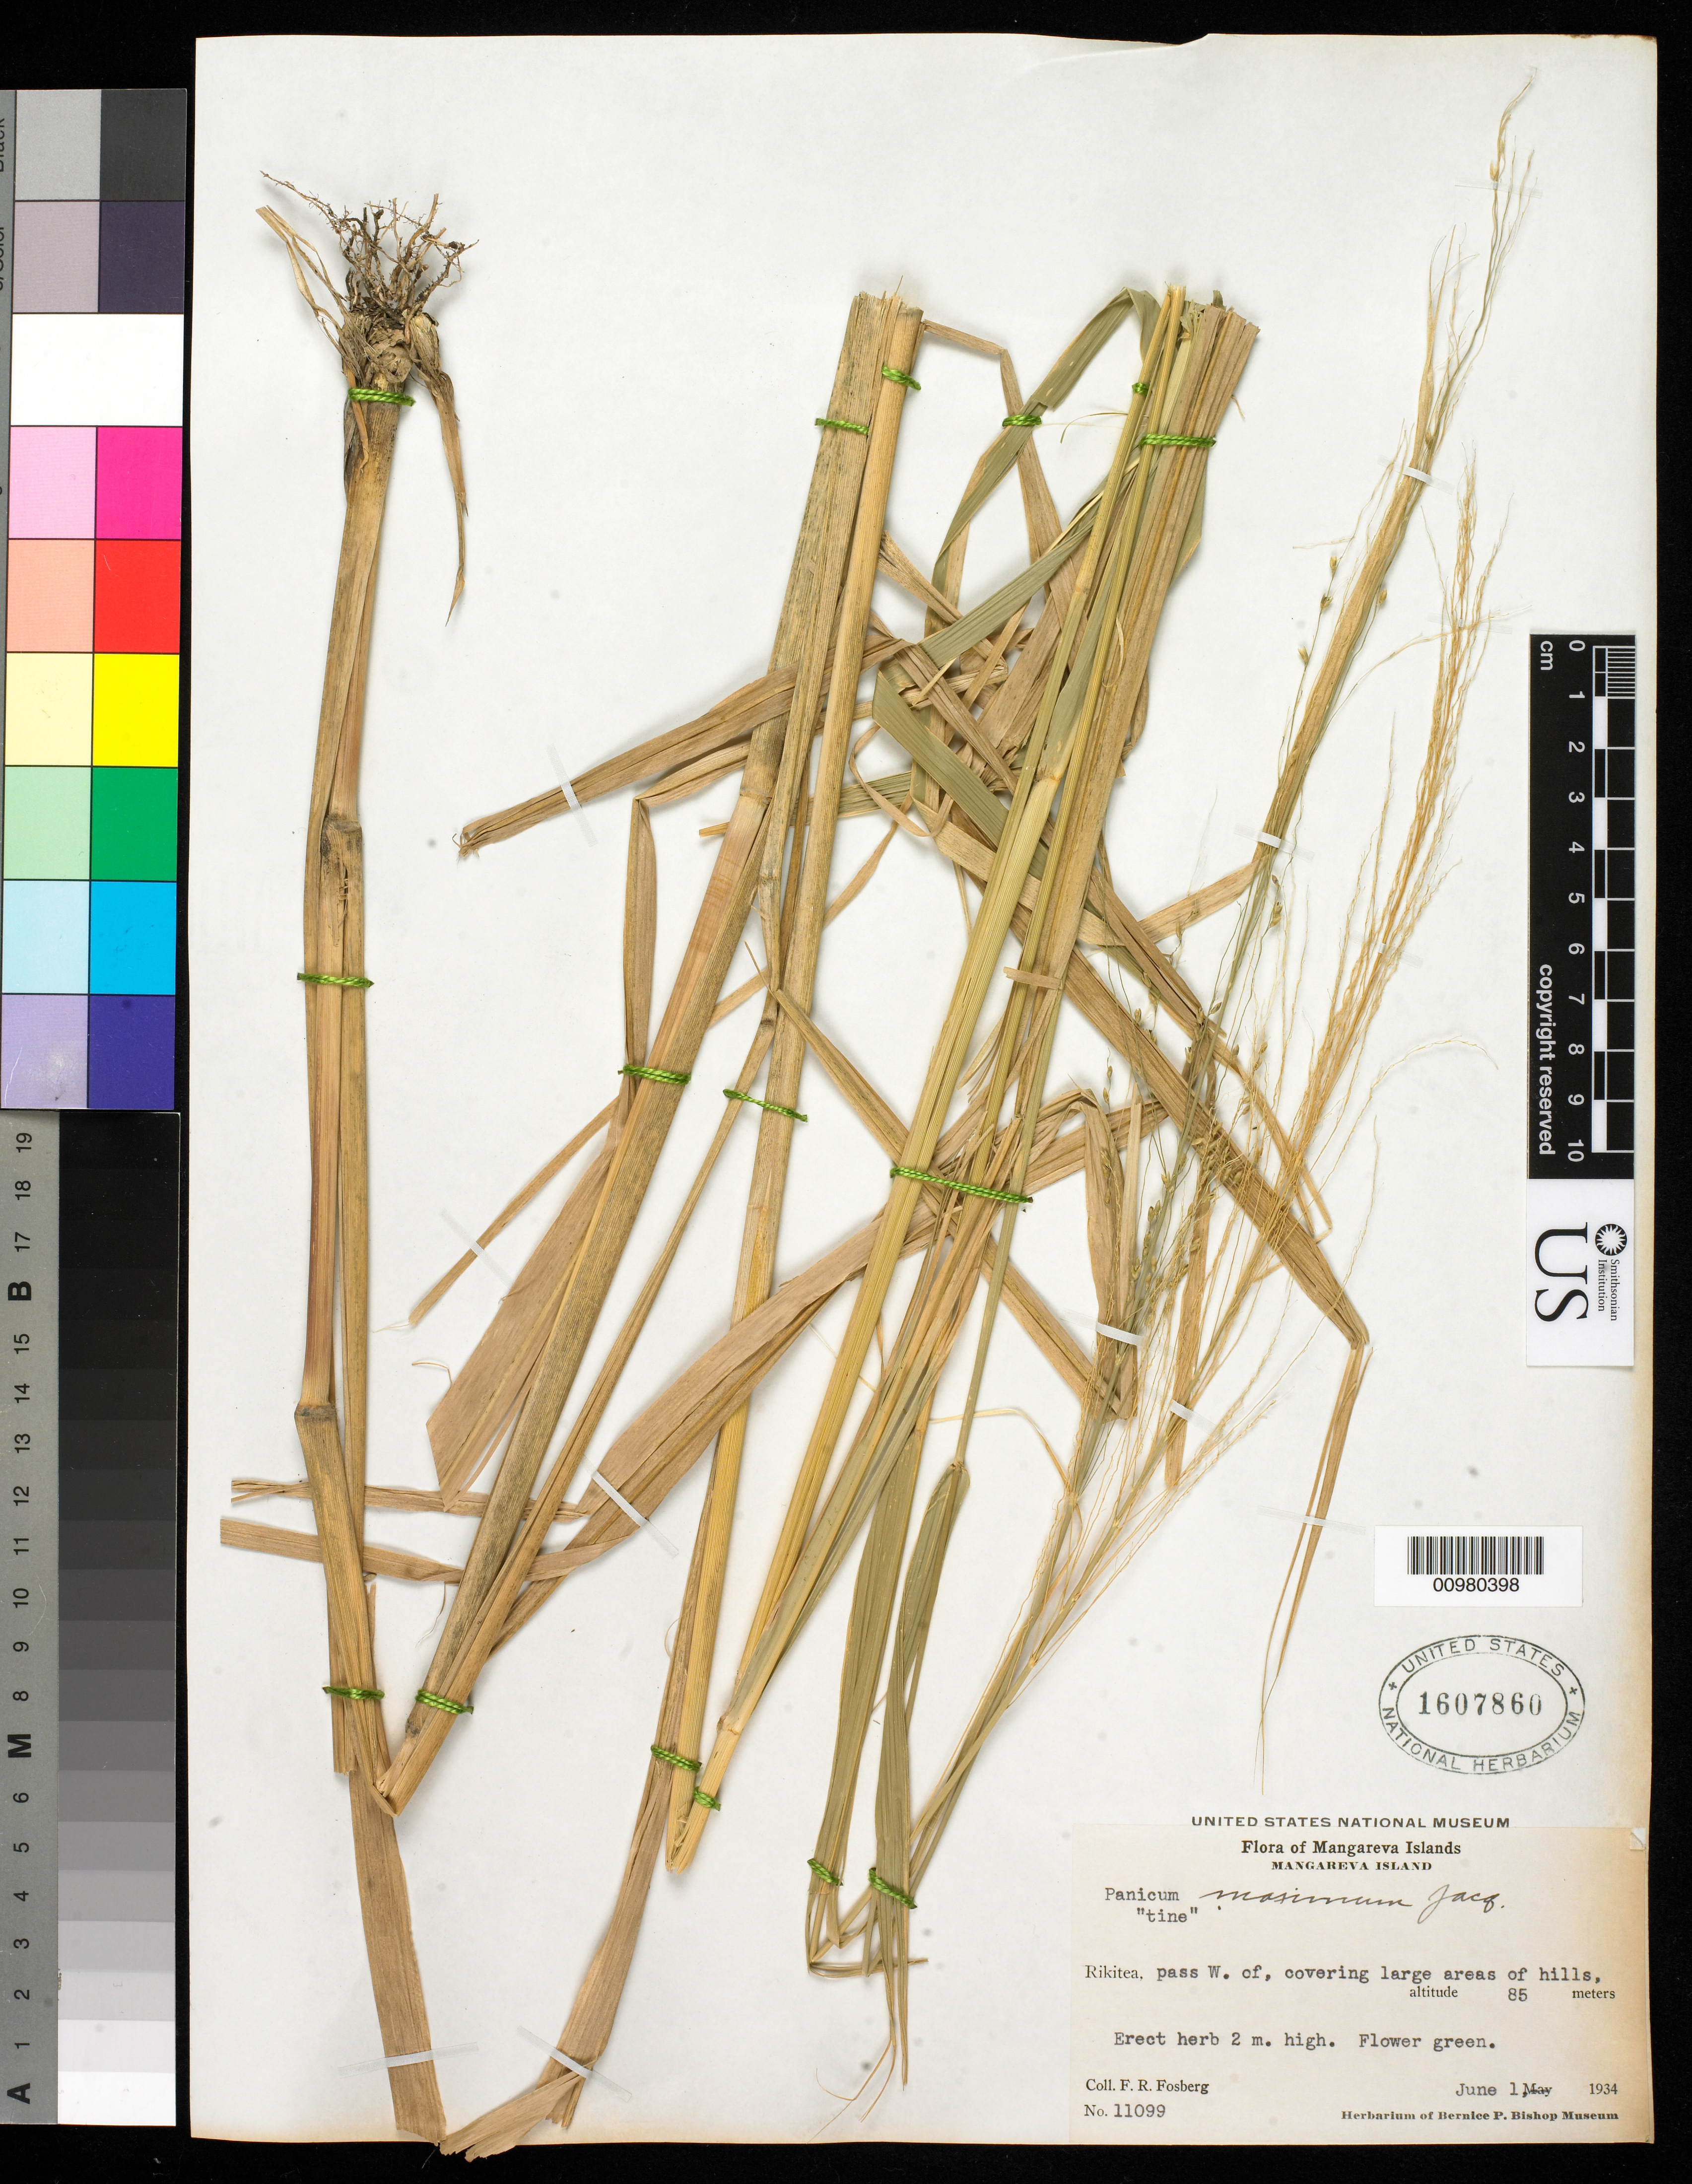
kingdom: Plantae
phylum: Tracheophyta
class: Liliopsida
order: Poales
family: Poaceae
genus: Panicum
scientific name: Panicum maximum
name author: Jacq.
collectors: F. R. Fosberg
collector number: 11099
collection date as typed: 01 Jun 1934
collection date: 1934-06-01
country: French Polynesia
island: Mangareva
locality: Rikitea, pass W. of, covering large areas of hills.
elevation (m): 85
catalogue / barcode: US 1607860